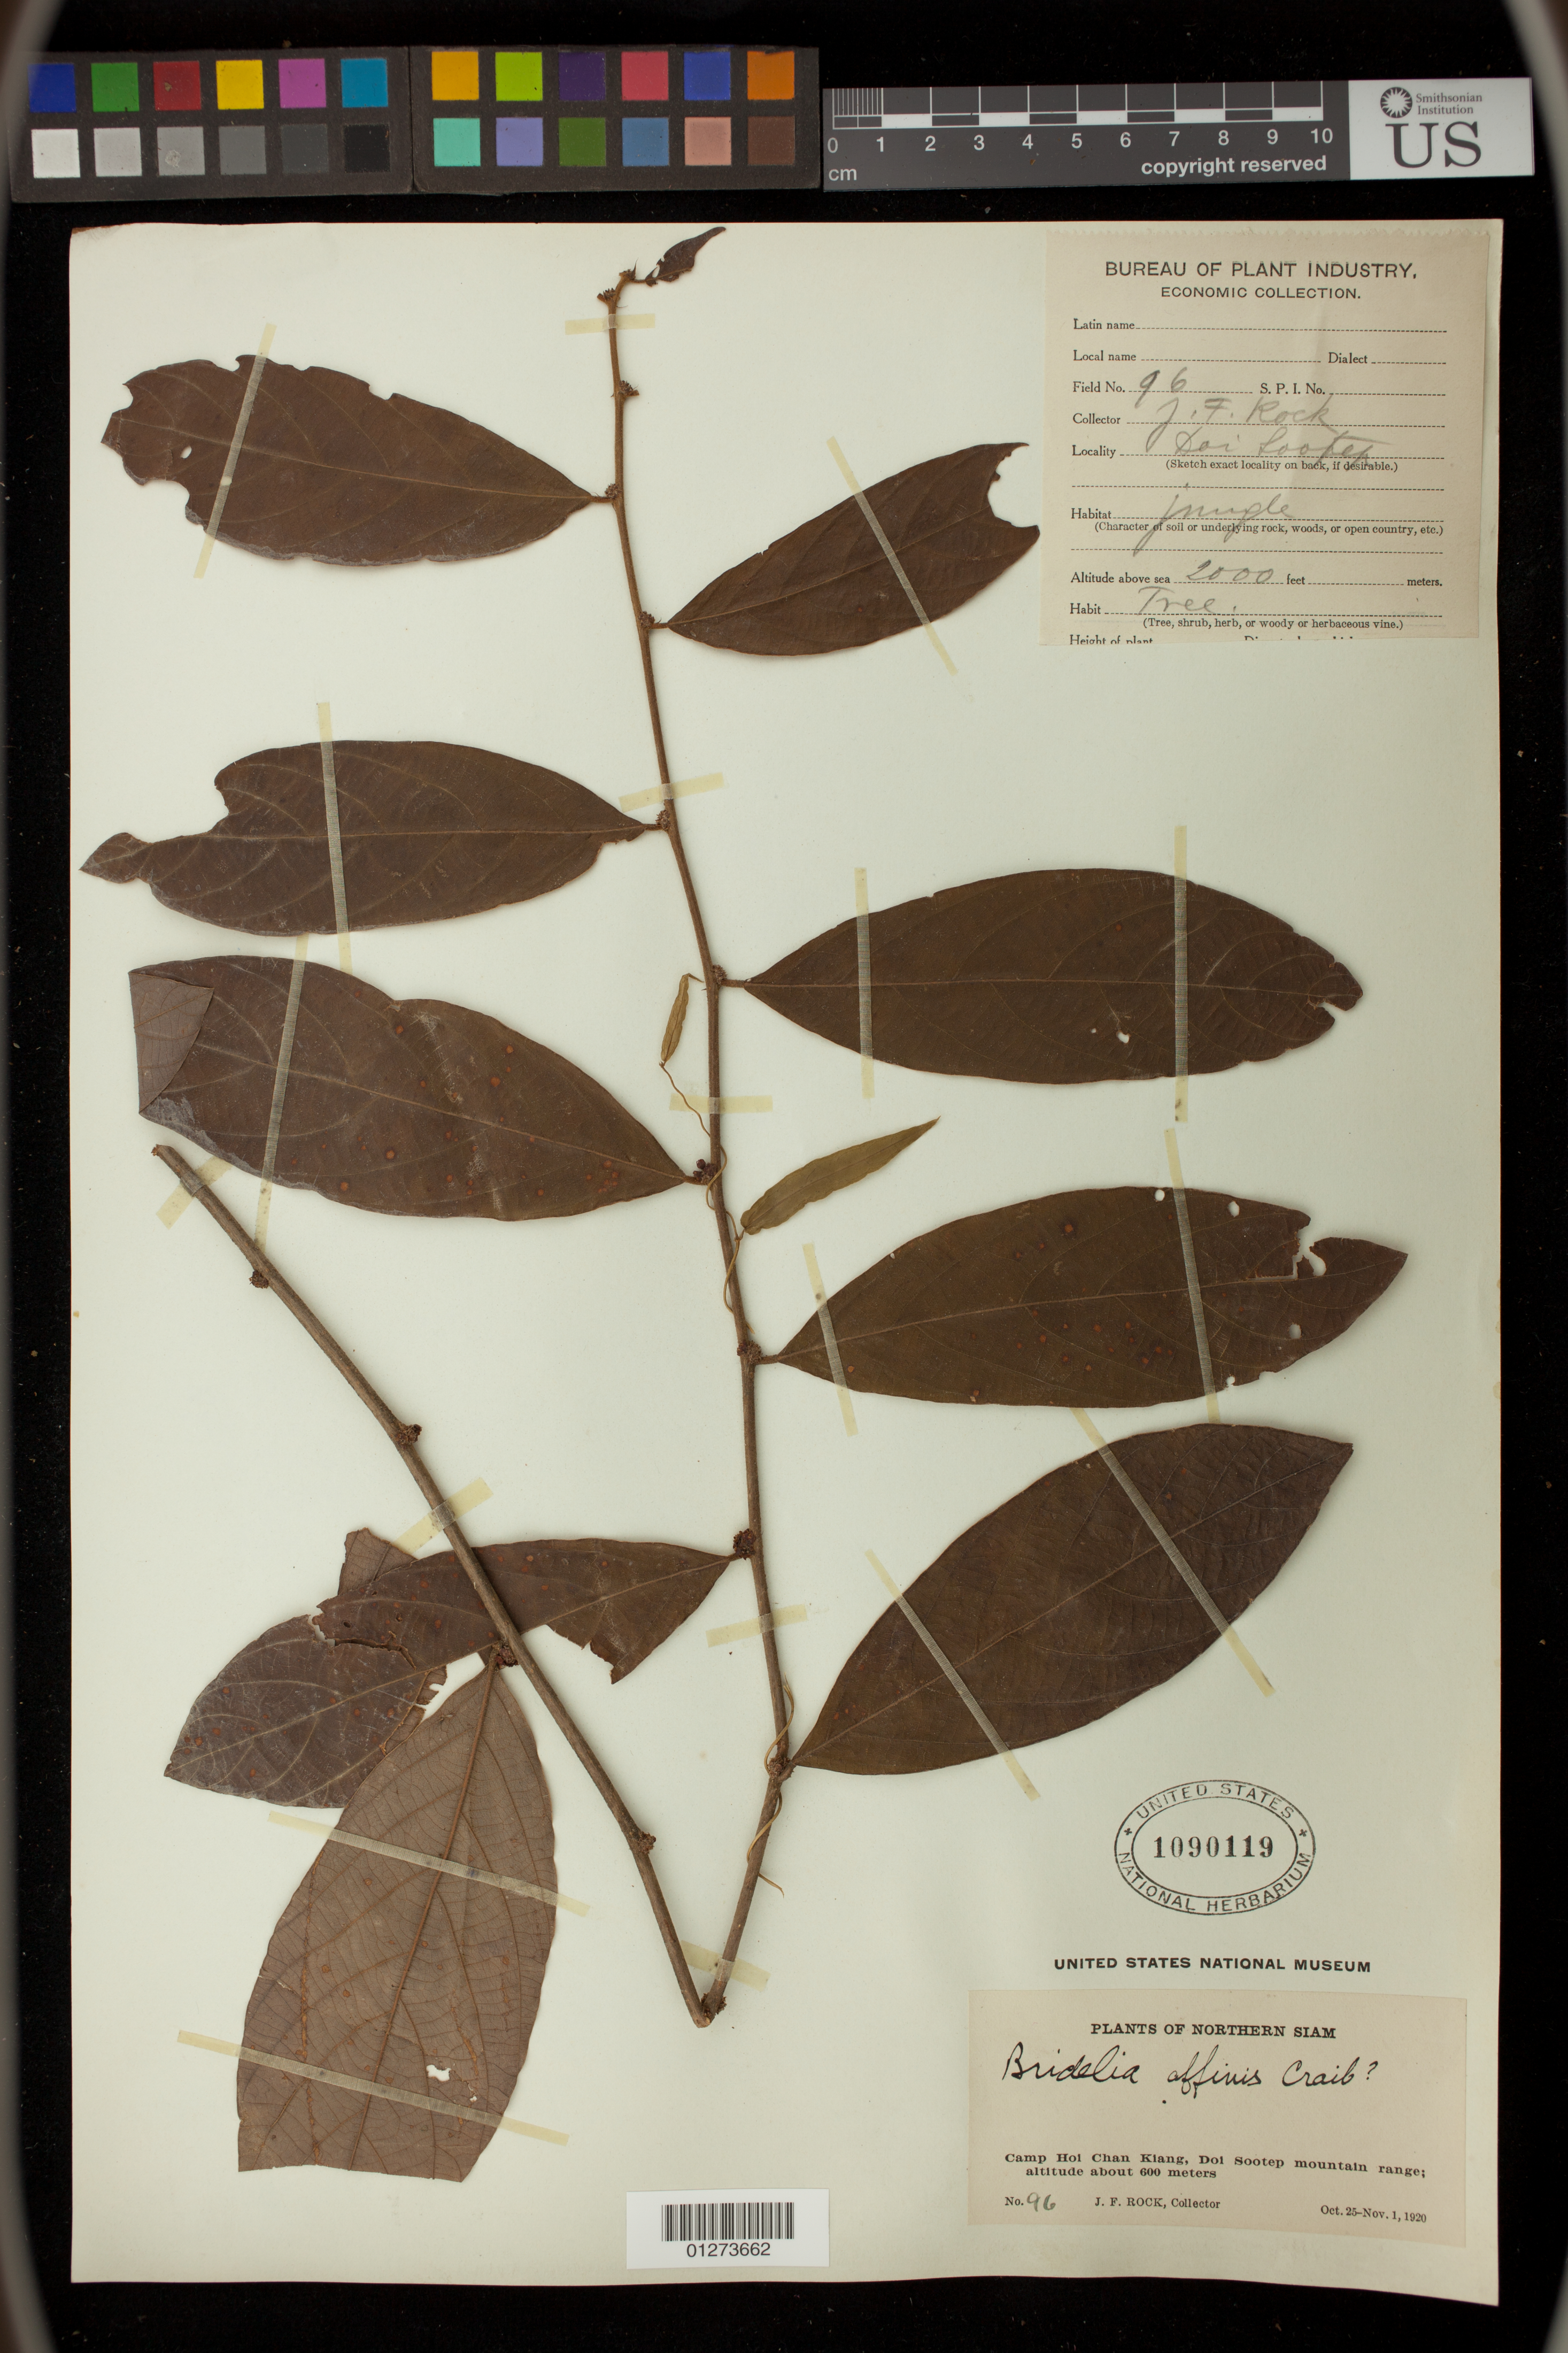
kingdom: Plantae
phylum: Tracheophyta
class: Magnoliopsida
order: Malpighiales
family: Phyllanthaceae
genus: Bridelia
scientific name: Bridelia affinis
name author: Craib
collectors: J. Rock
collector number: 96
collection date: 1920-10-25/1920-11-01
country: Thailand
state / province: Chiang Mai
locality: Camp Hoi Chan Kiang, Doi Sootep mountain range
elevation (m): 600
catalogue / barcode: US 1090119